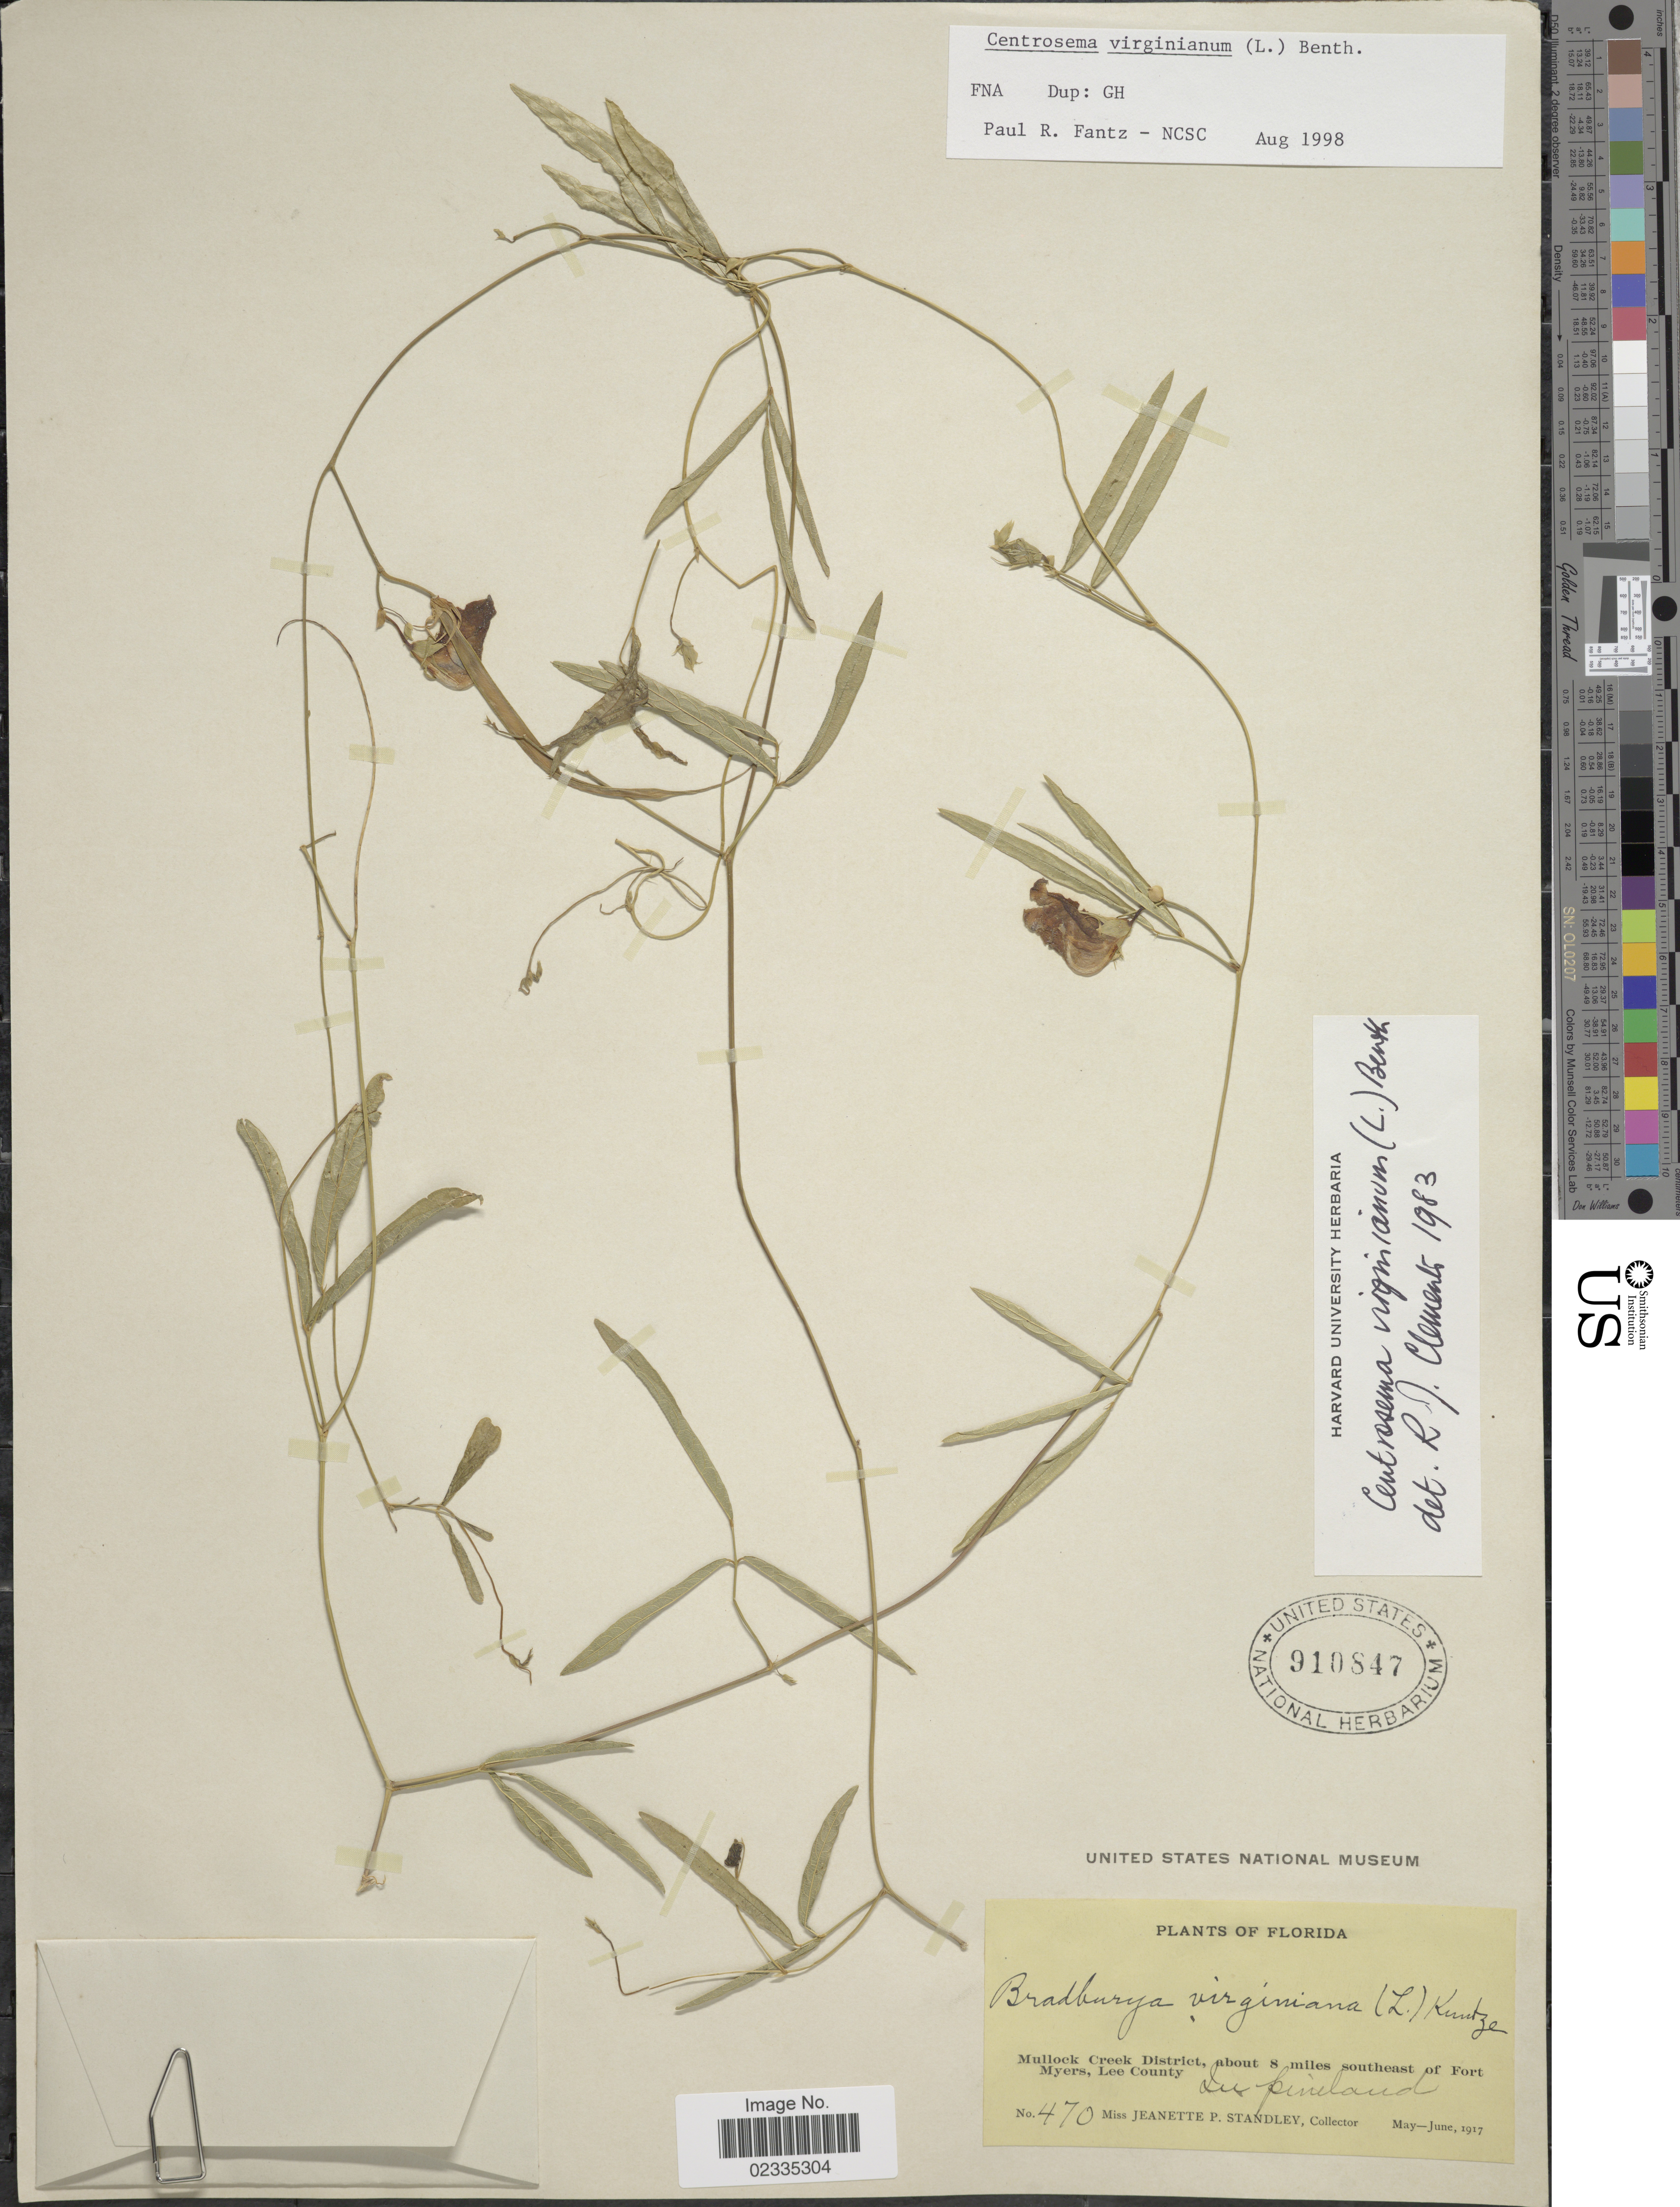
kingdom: Plantae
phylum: Tracheophyta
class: Magnoliopsida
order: Fabales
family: Fabaceae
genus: Centrosema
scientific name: Centrosema virginianum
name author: (L.) Benth.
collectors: J. P. Standley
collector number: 470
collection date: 1917-05/1917-06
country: United States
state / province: Florida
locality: Mullock Creek District, about 8 miles southeast of Fort Myers, Lee County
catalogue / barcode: US 910847